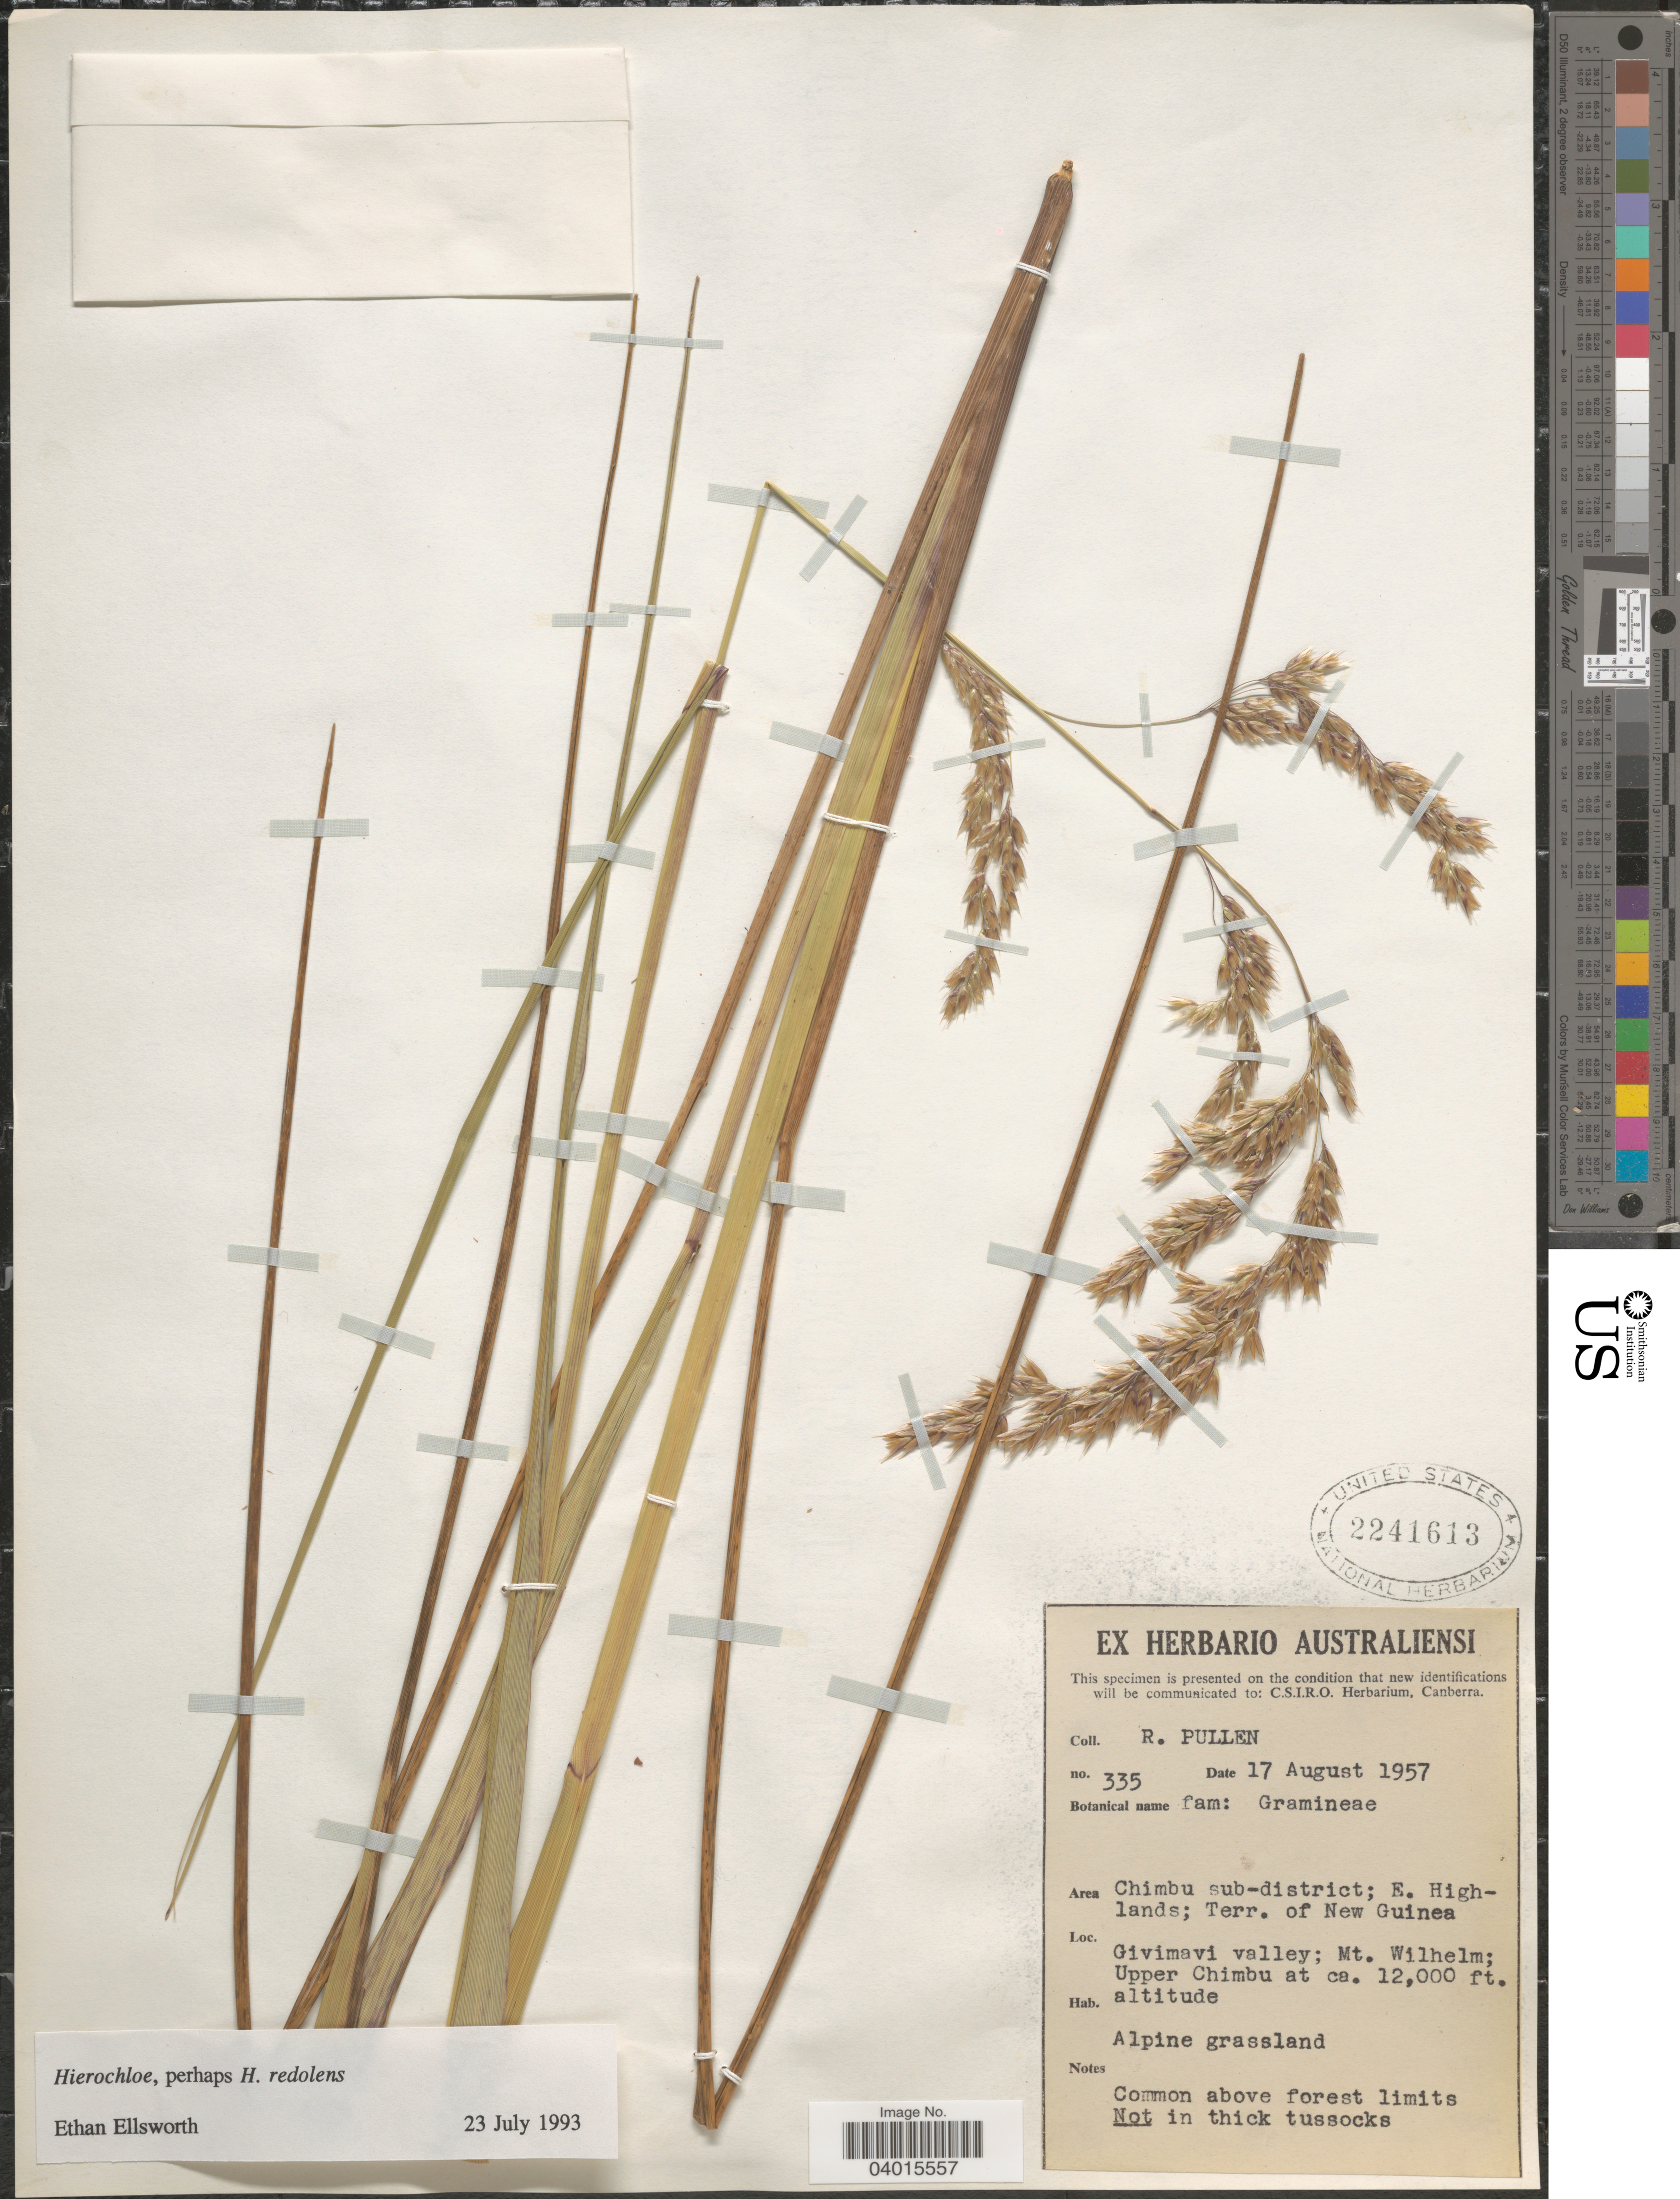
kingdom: Plantae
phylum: Tracheophyta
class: Liliopsida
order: Poales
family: Poaceae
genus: Anthoxanthum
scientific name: Anthoxanthum sp.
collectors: R. Pullen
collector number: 335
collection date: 1957-08-17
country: Papua New Guinea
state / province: Chimbu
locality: Area Chimbu sub-district; E. Highlands; Terr. of New Guinea. Givimavi valley; Mt. Wilhelm; Upper Chimbu.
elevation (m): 3658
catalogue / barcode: US 2241613